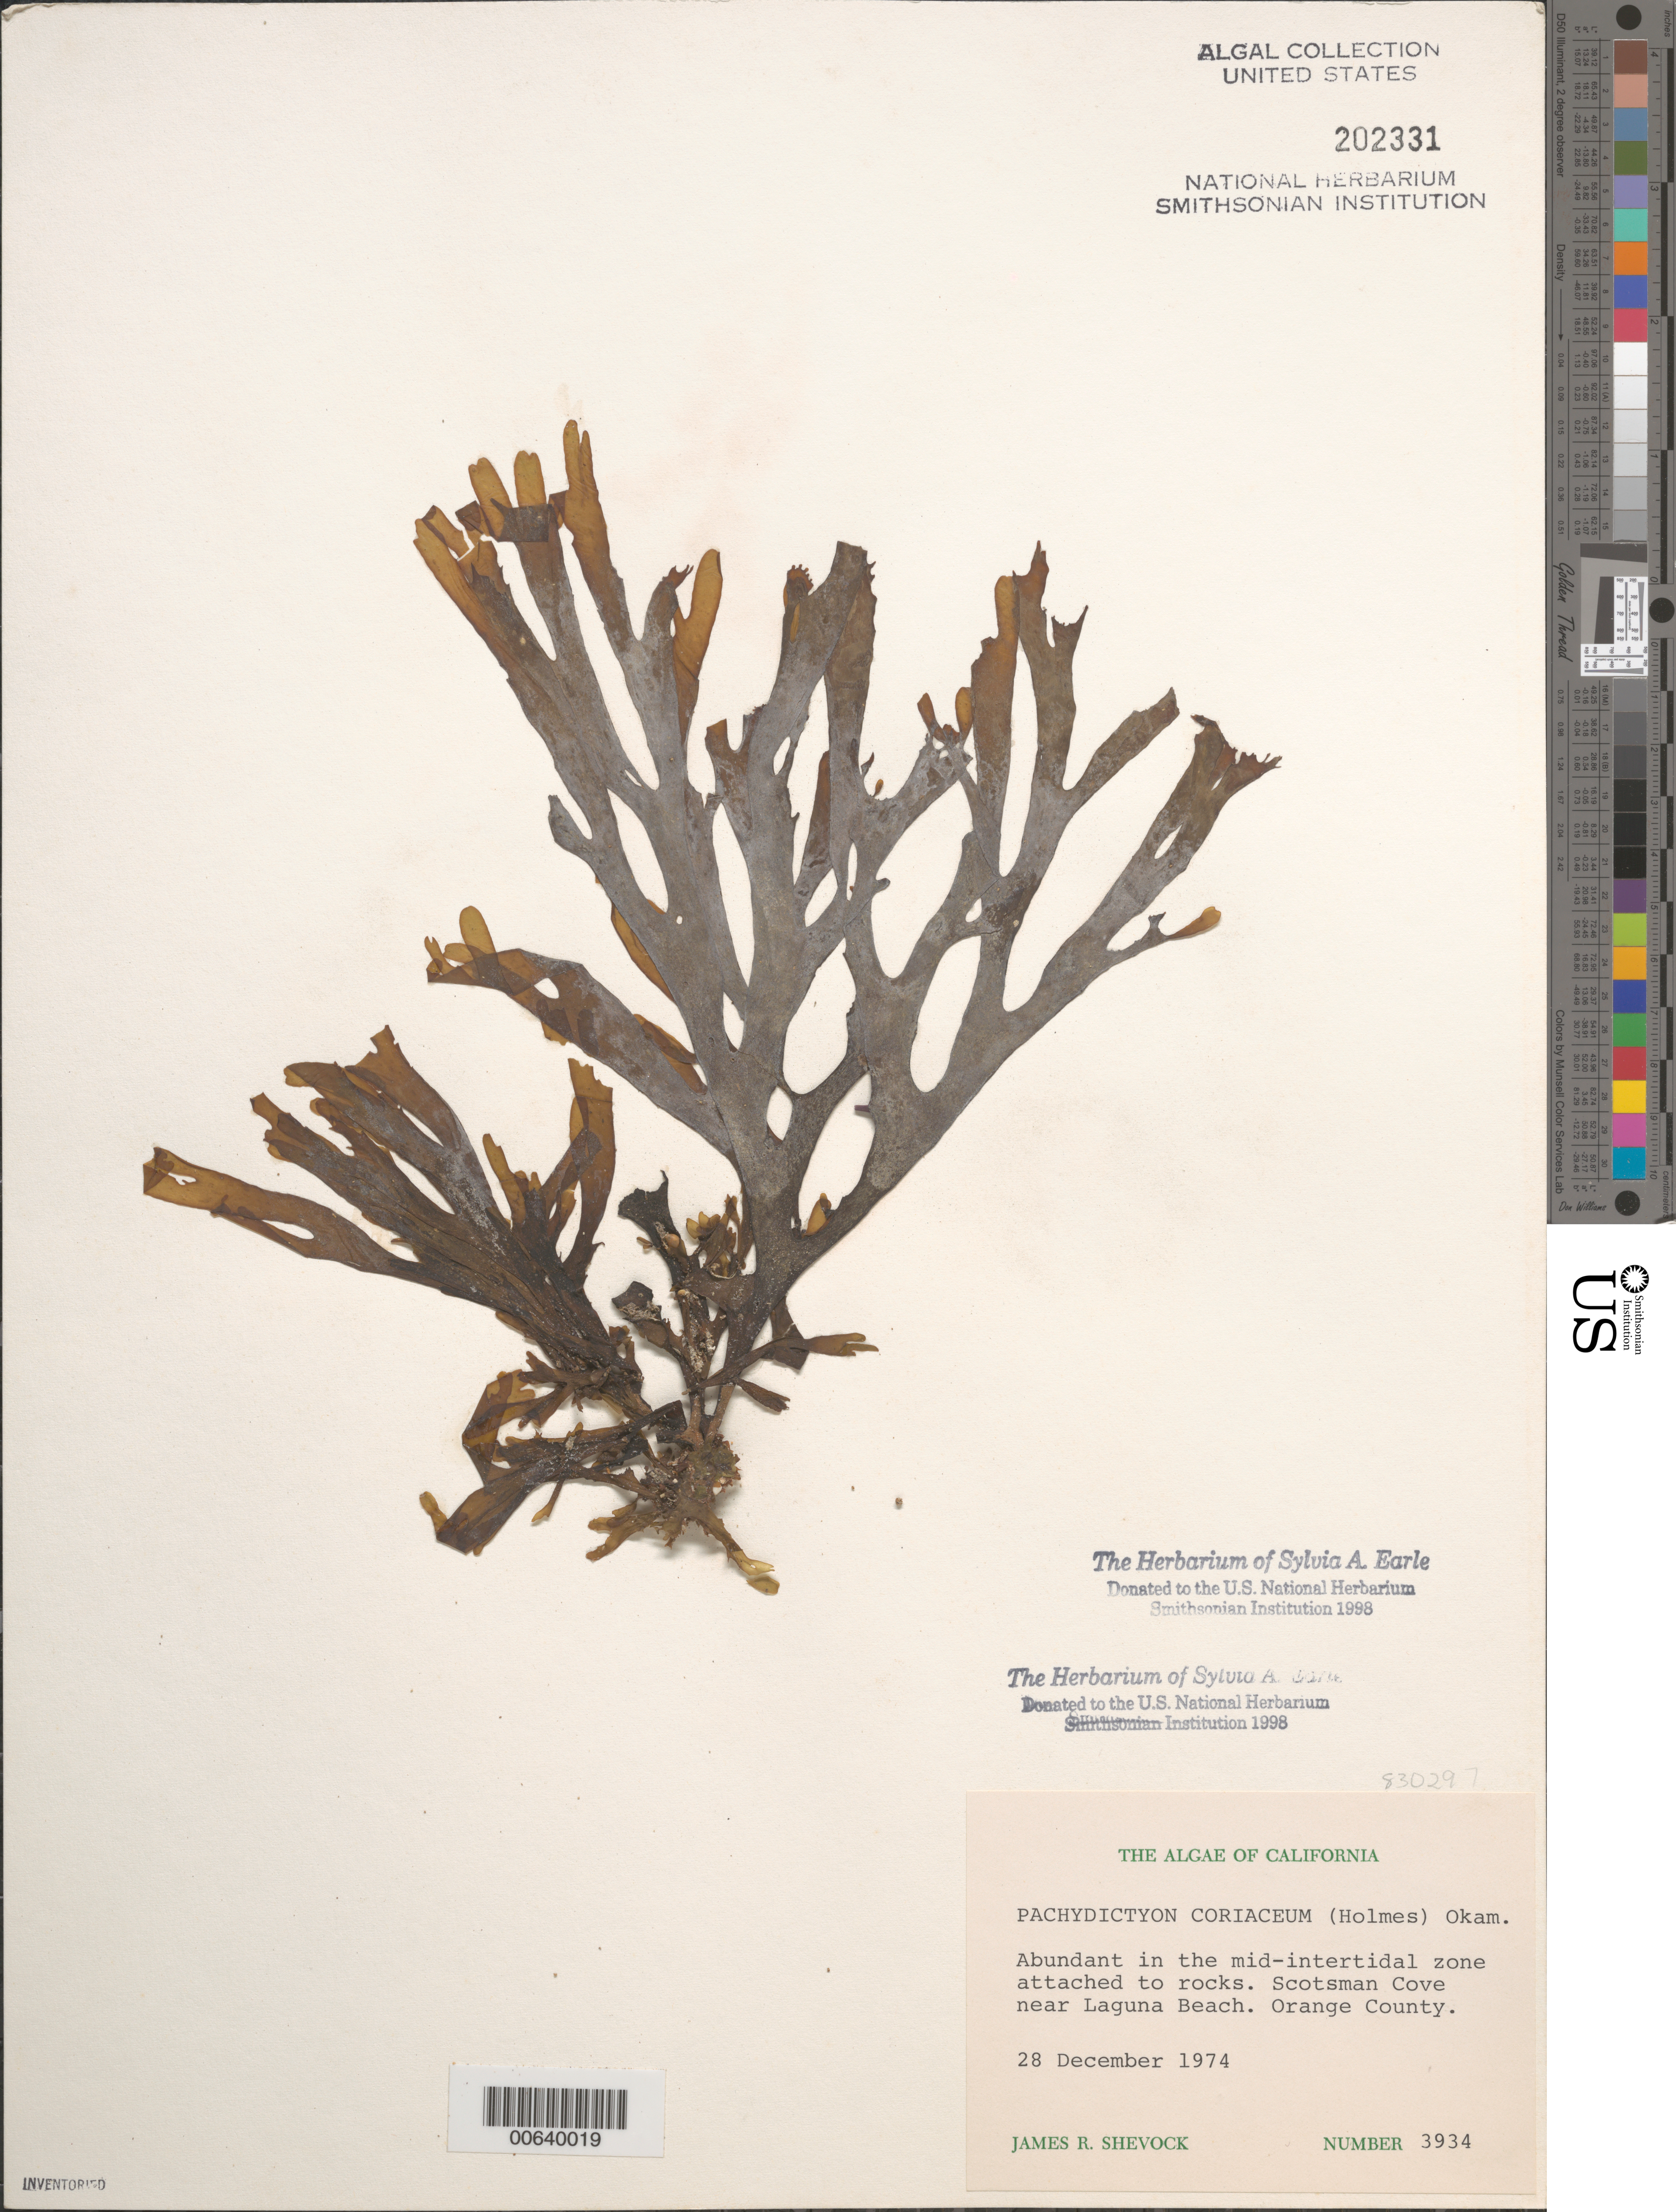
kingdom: Chromista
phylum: Ochrophyta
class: Phaeophyceae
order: Dictyotales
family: Dictyotaceae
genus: Pachydictyon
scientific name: Pachydictyon coriaceum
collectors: J. R. Shevock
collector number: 3934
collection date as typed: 28 Dec 1974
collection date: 1974-12-28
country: United States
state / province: California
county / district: Orange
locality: Scotsman Cove, near Laguna Beach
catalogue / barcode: US 202331